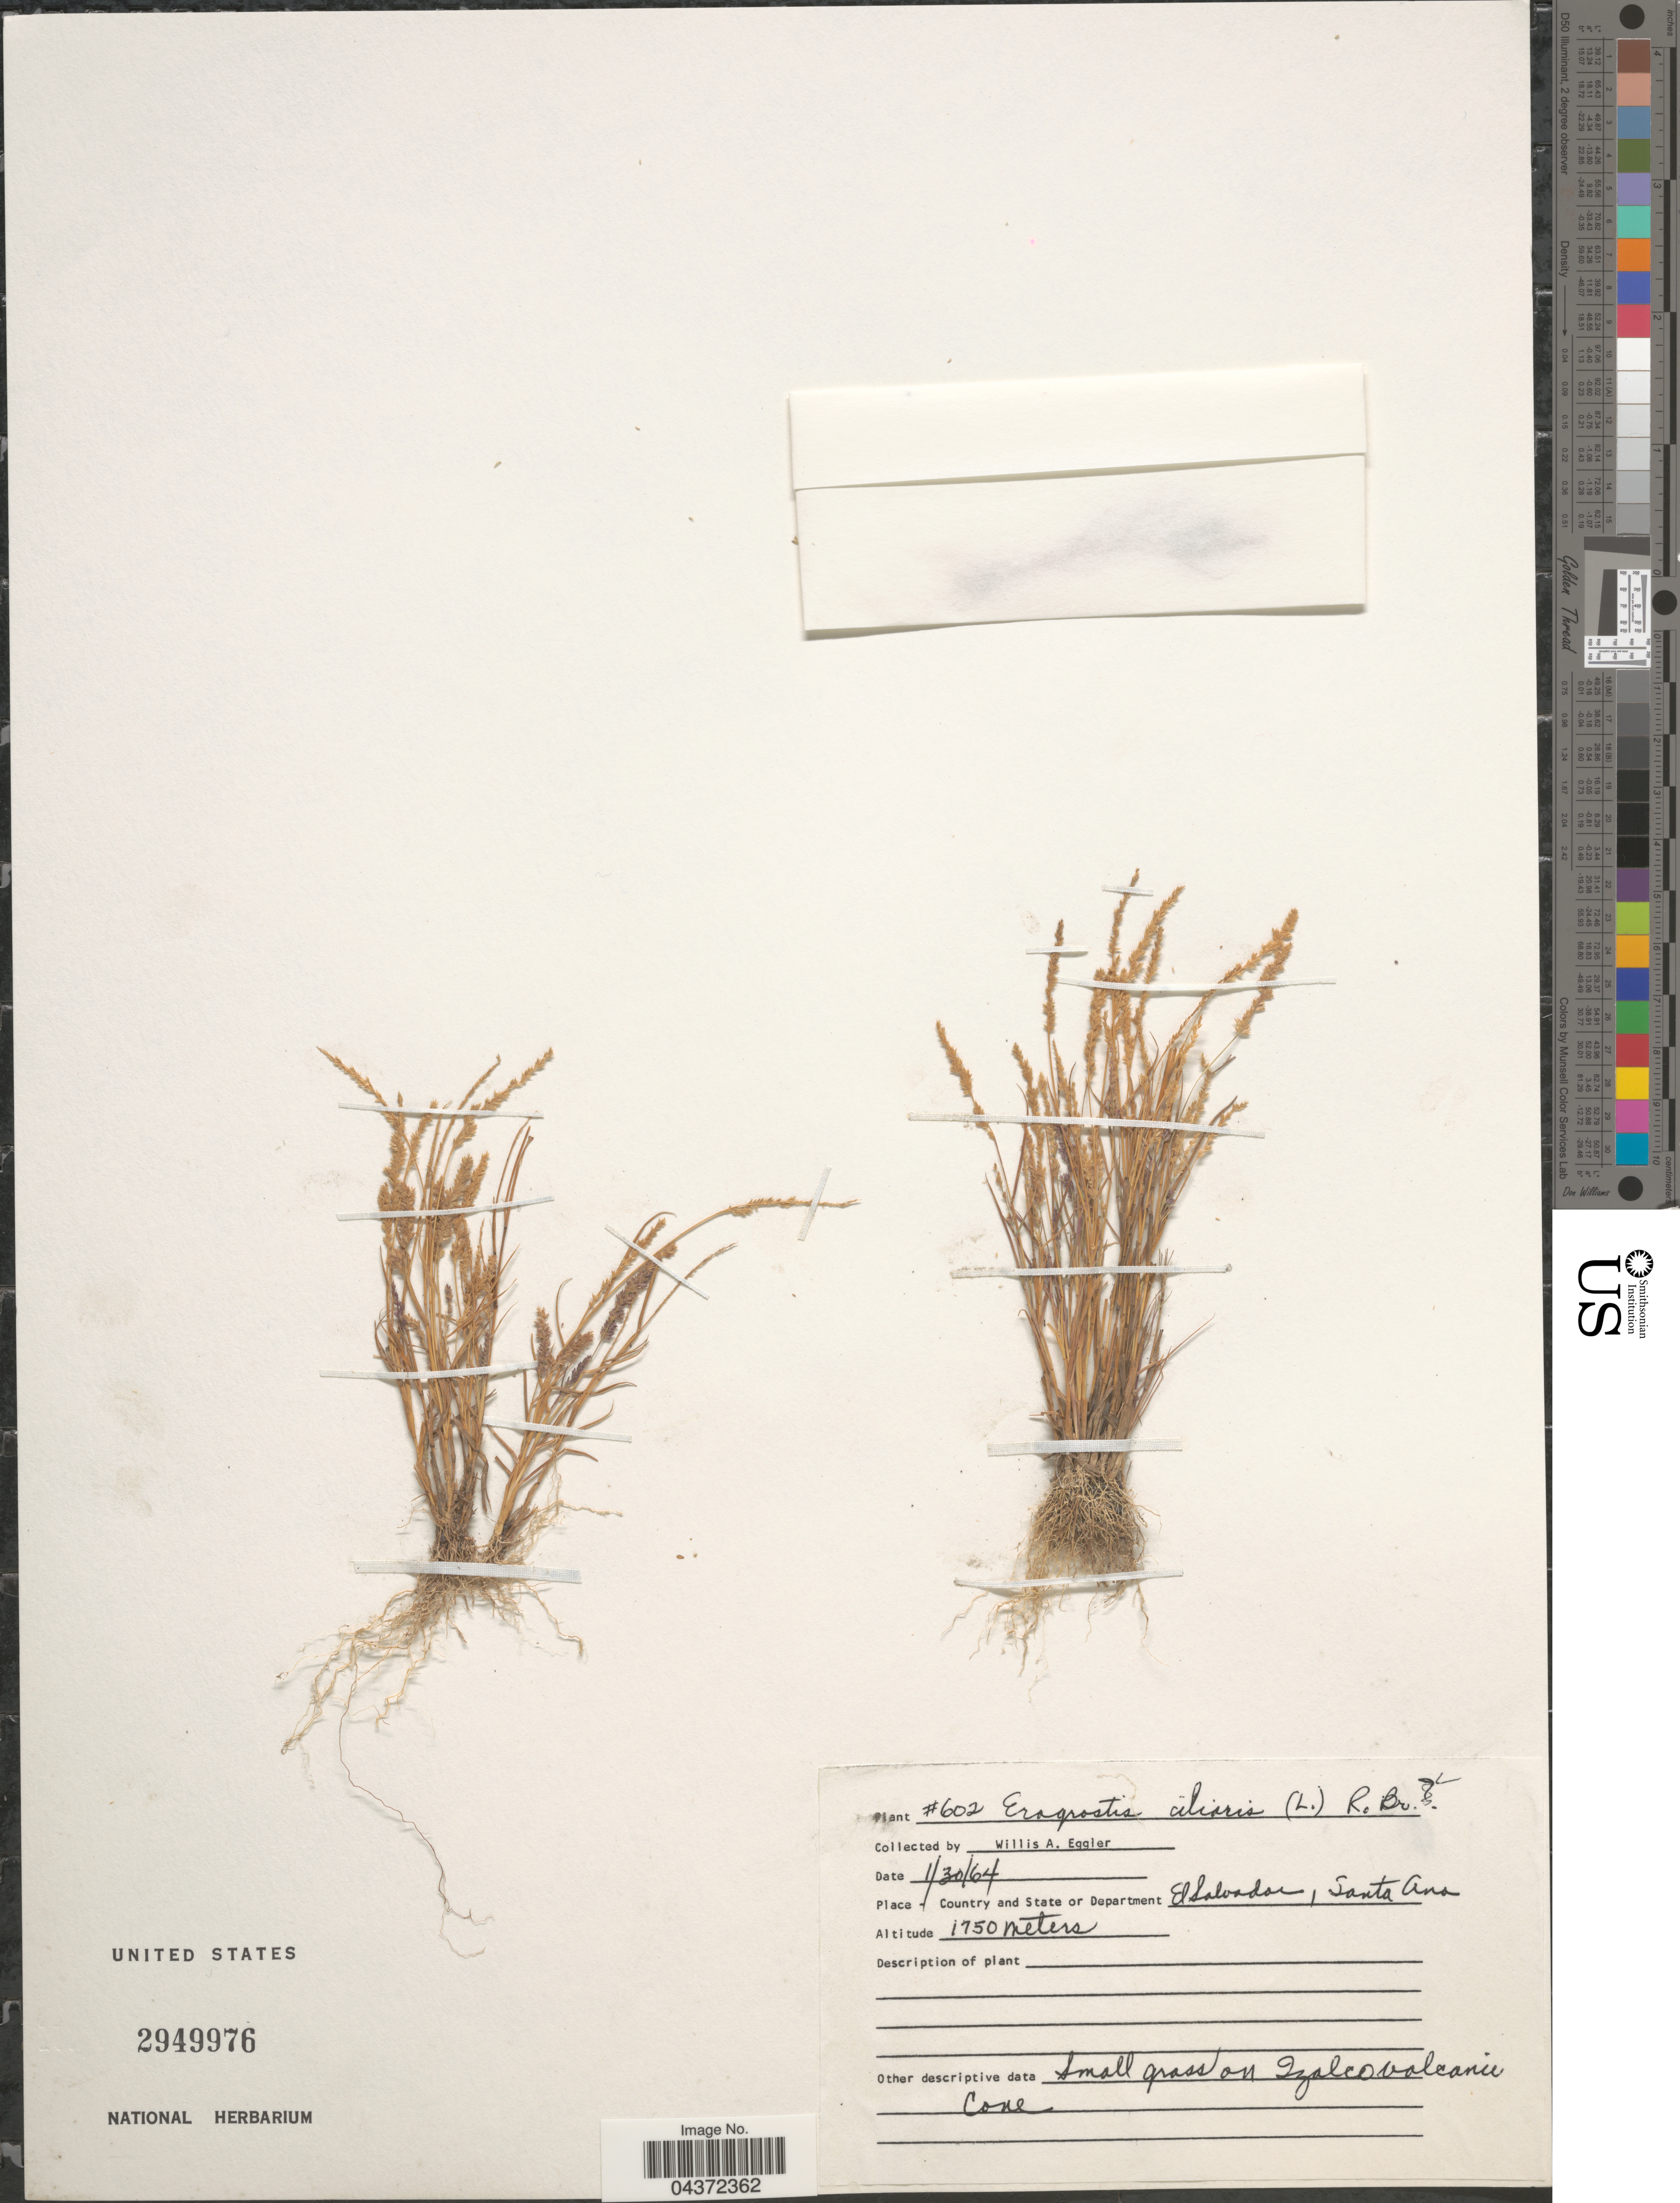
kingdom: Plantae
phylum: Tracheophyta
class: Liliopsida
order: Poales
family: Poaceae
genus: Eragrostis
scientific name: Eragrostis ciliaris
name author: (L.) R. Br.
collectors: W. A. Eggler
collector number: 602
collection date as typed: Transcribed d/m/y: 30/1/64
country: El Salvador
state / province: Santa Ana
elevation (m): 1750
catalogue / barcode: US 2949976